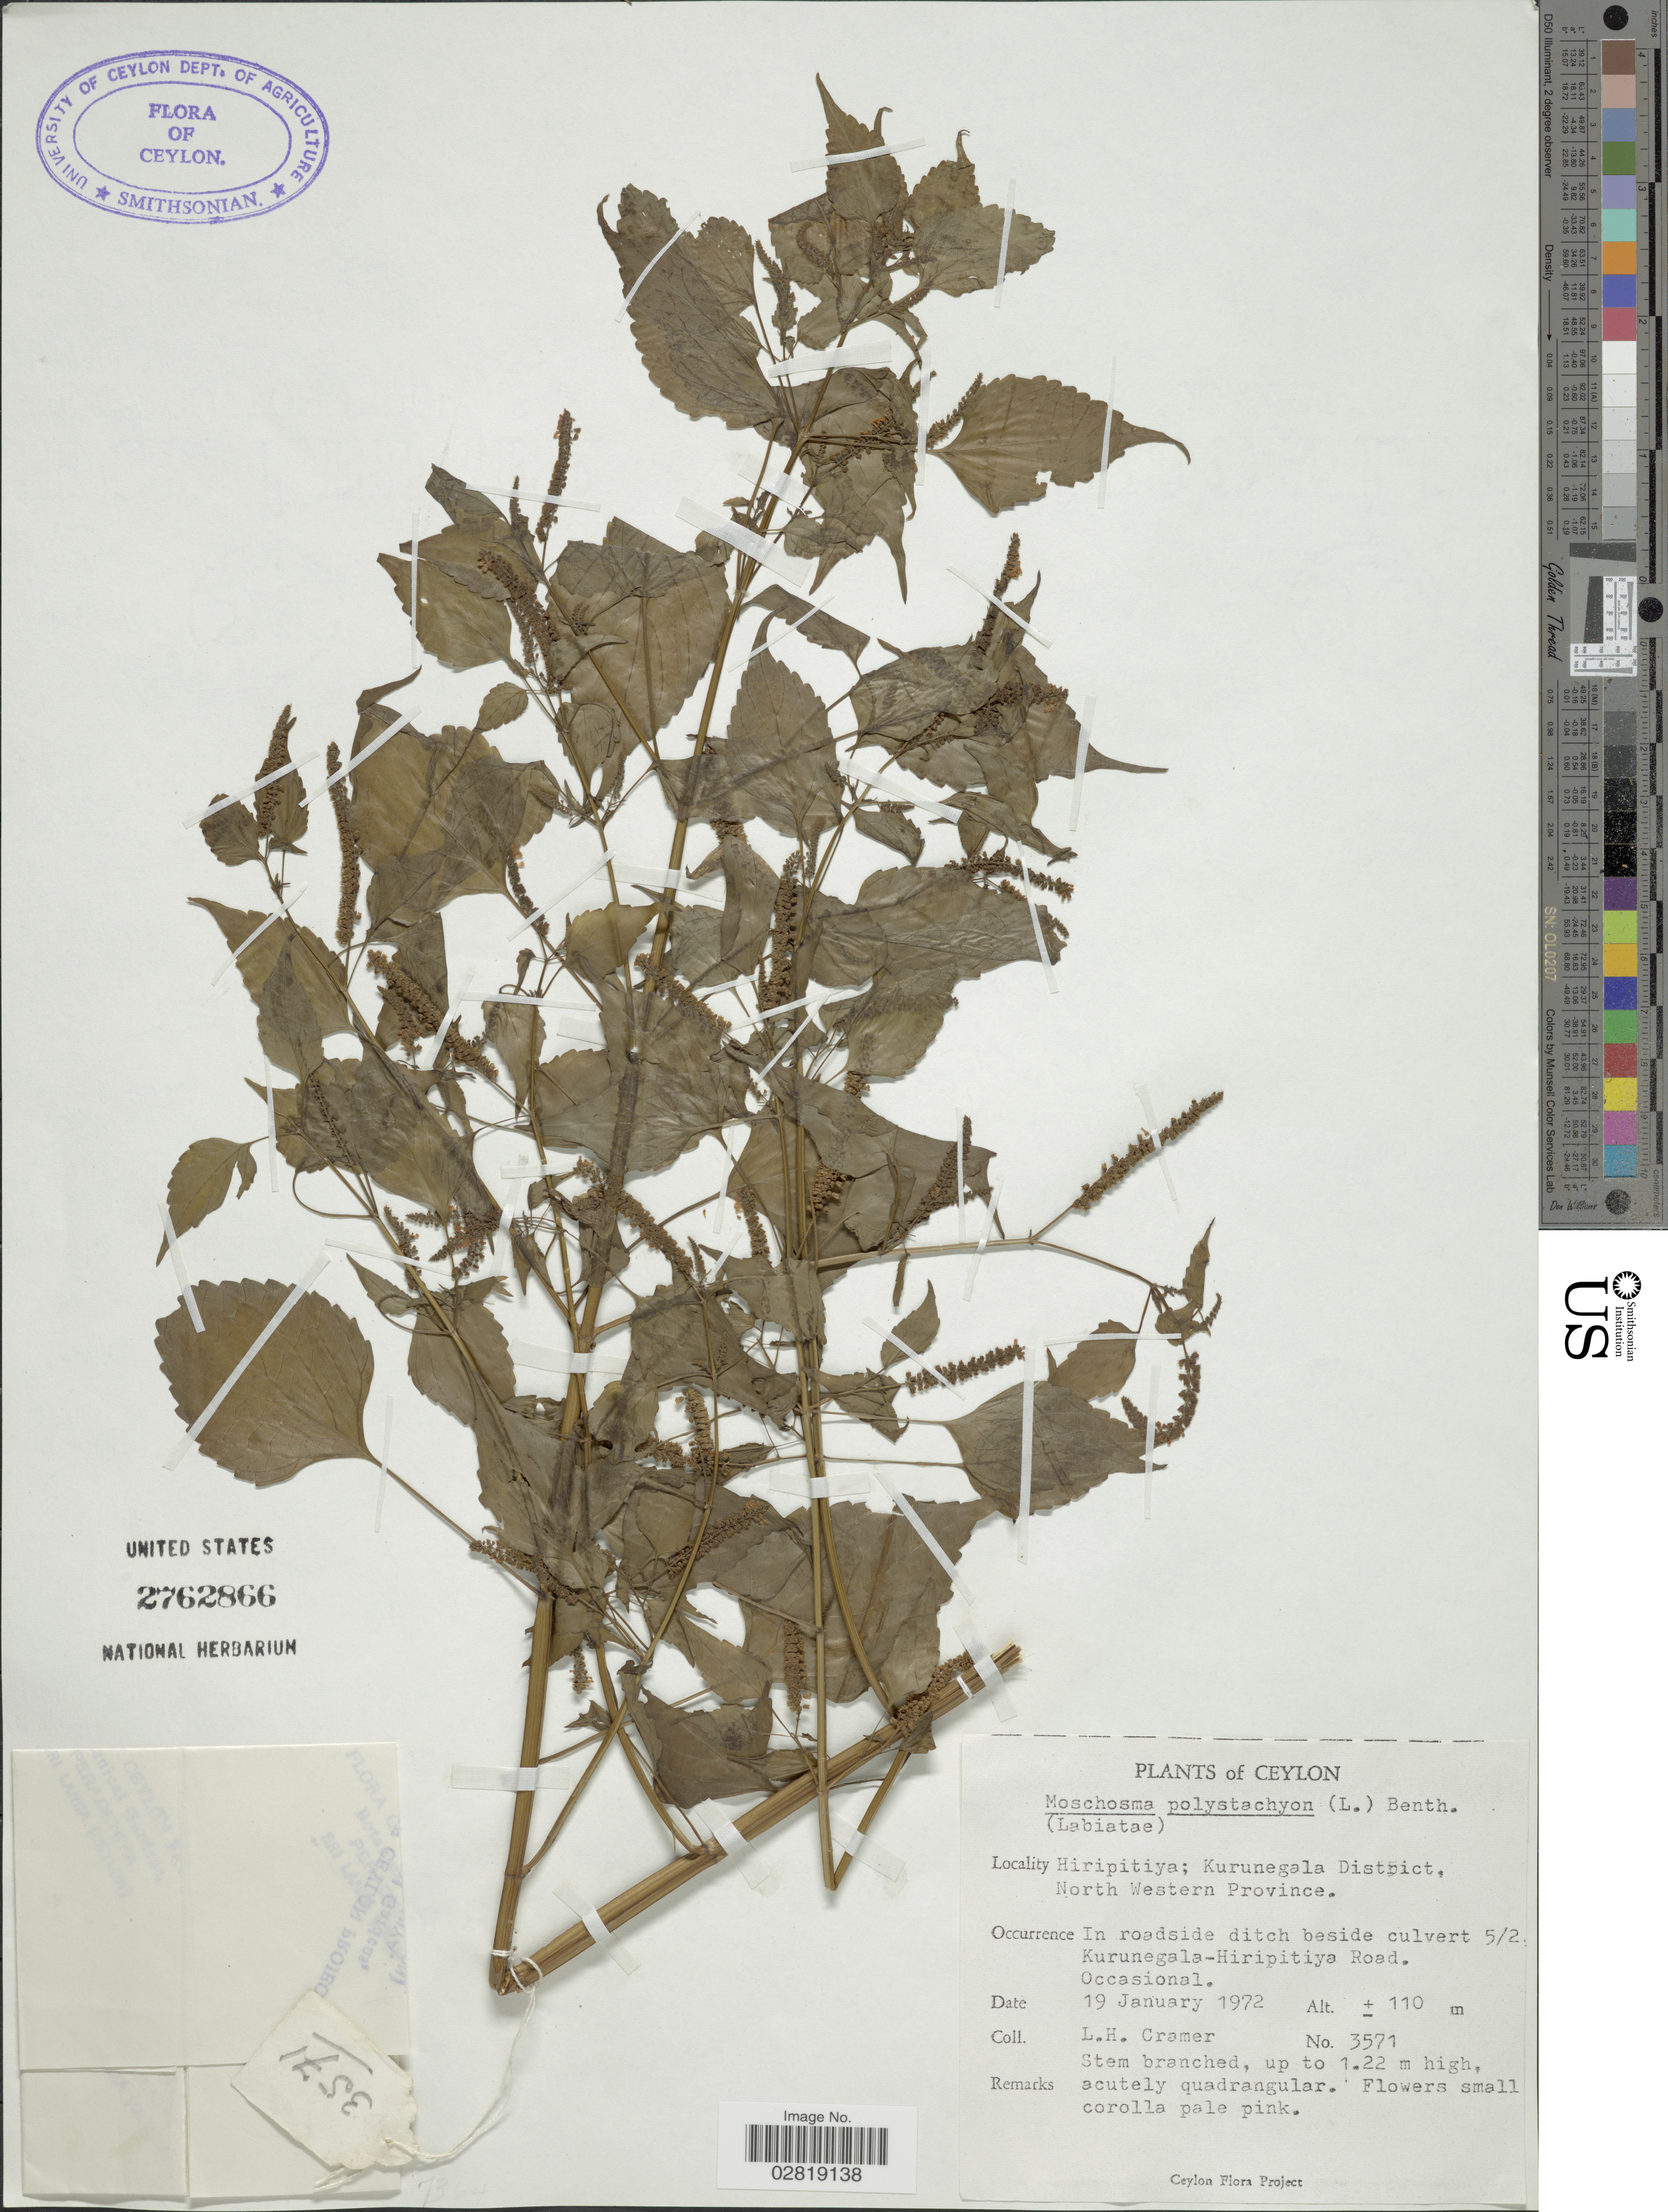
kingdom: Plantae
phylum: Tracheophyta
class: Magnoliopsida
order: Lamiales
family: Lamiaceae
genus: Basilicum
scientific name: Basilicum polystachyon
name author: (L.) Moench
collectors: L. H. Cramer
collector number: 3571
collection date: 1972-01-19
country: Sri Lanka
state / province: North Western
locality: Ceylon. Hiripitiya; Kurunegala District, North Western Province. In roadside sitch beside culvert 5/2, Kurunegala-Hiripitiya Road.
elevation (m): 110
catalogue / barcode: US 2762866